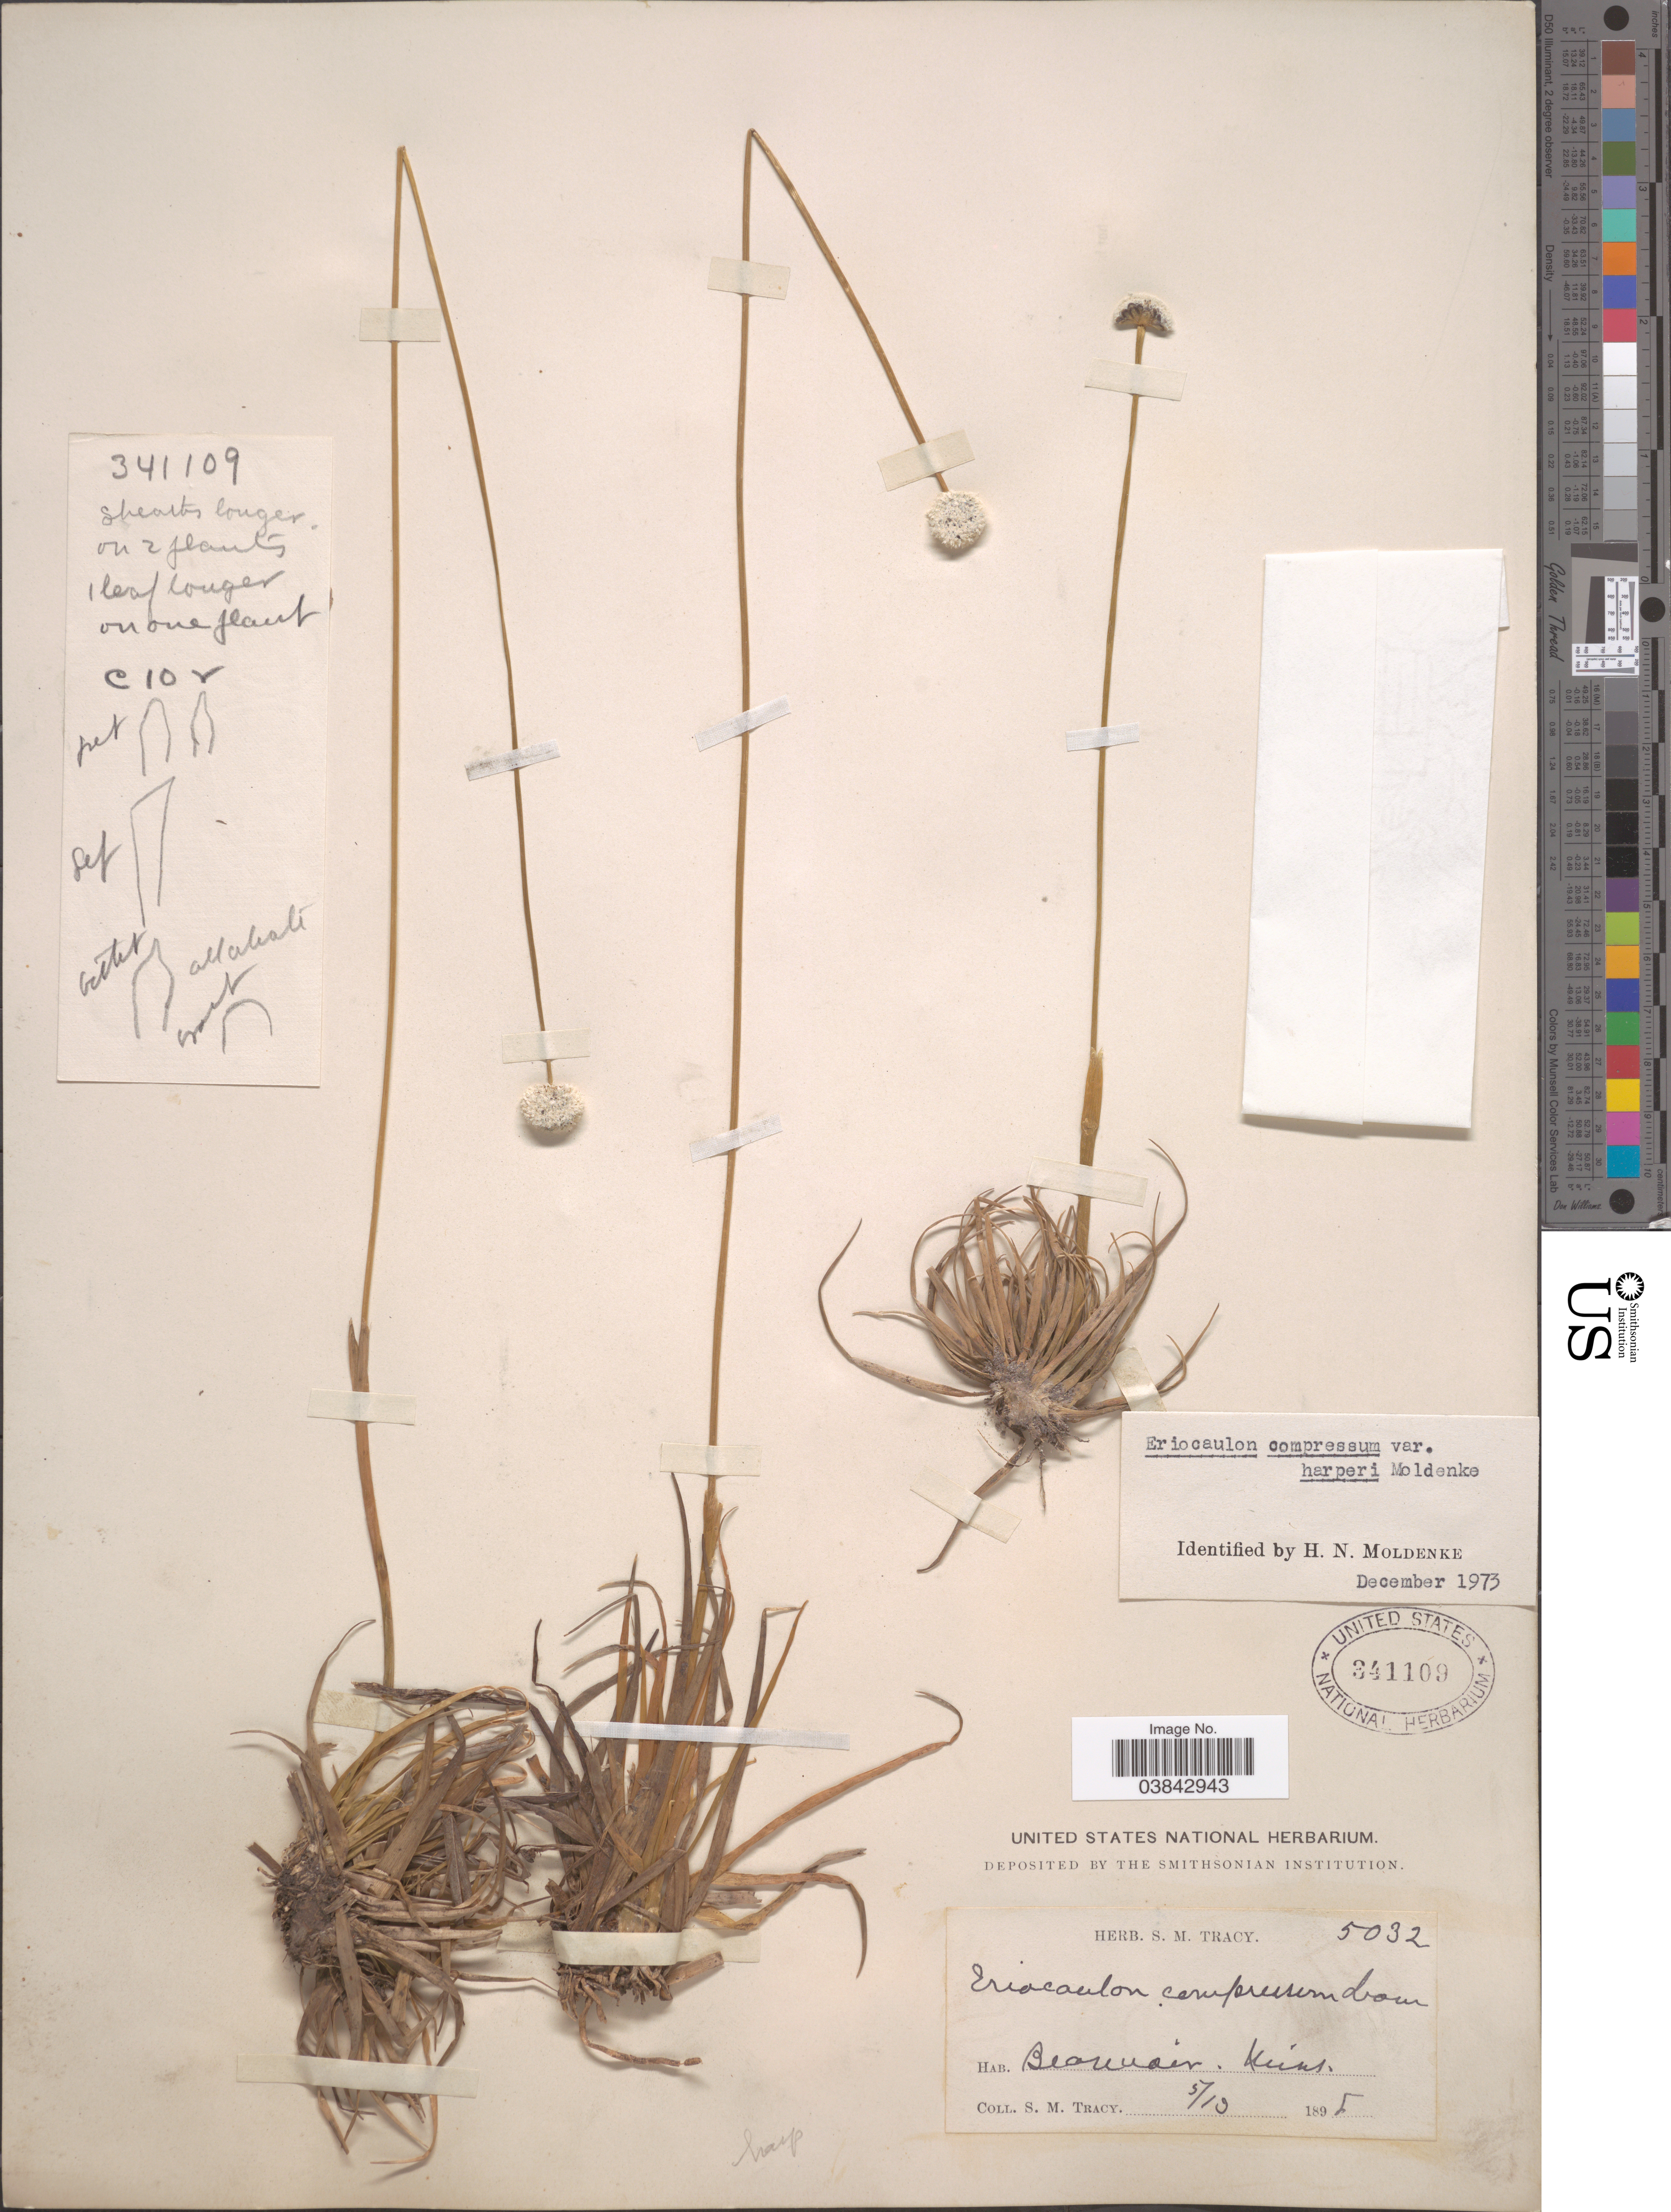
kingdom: Plantae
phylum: Tracheophyta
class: Liliopsida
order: Poales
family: Eriocaulaceae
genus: Eriocaulon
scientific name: Eriocaulon compressum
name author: Lam.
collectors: S. M. Tracy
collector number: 5032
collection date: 1896-05-10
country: United States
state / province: Mississippi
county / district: Harrison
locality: Beauvoir.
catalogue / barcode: US 341109